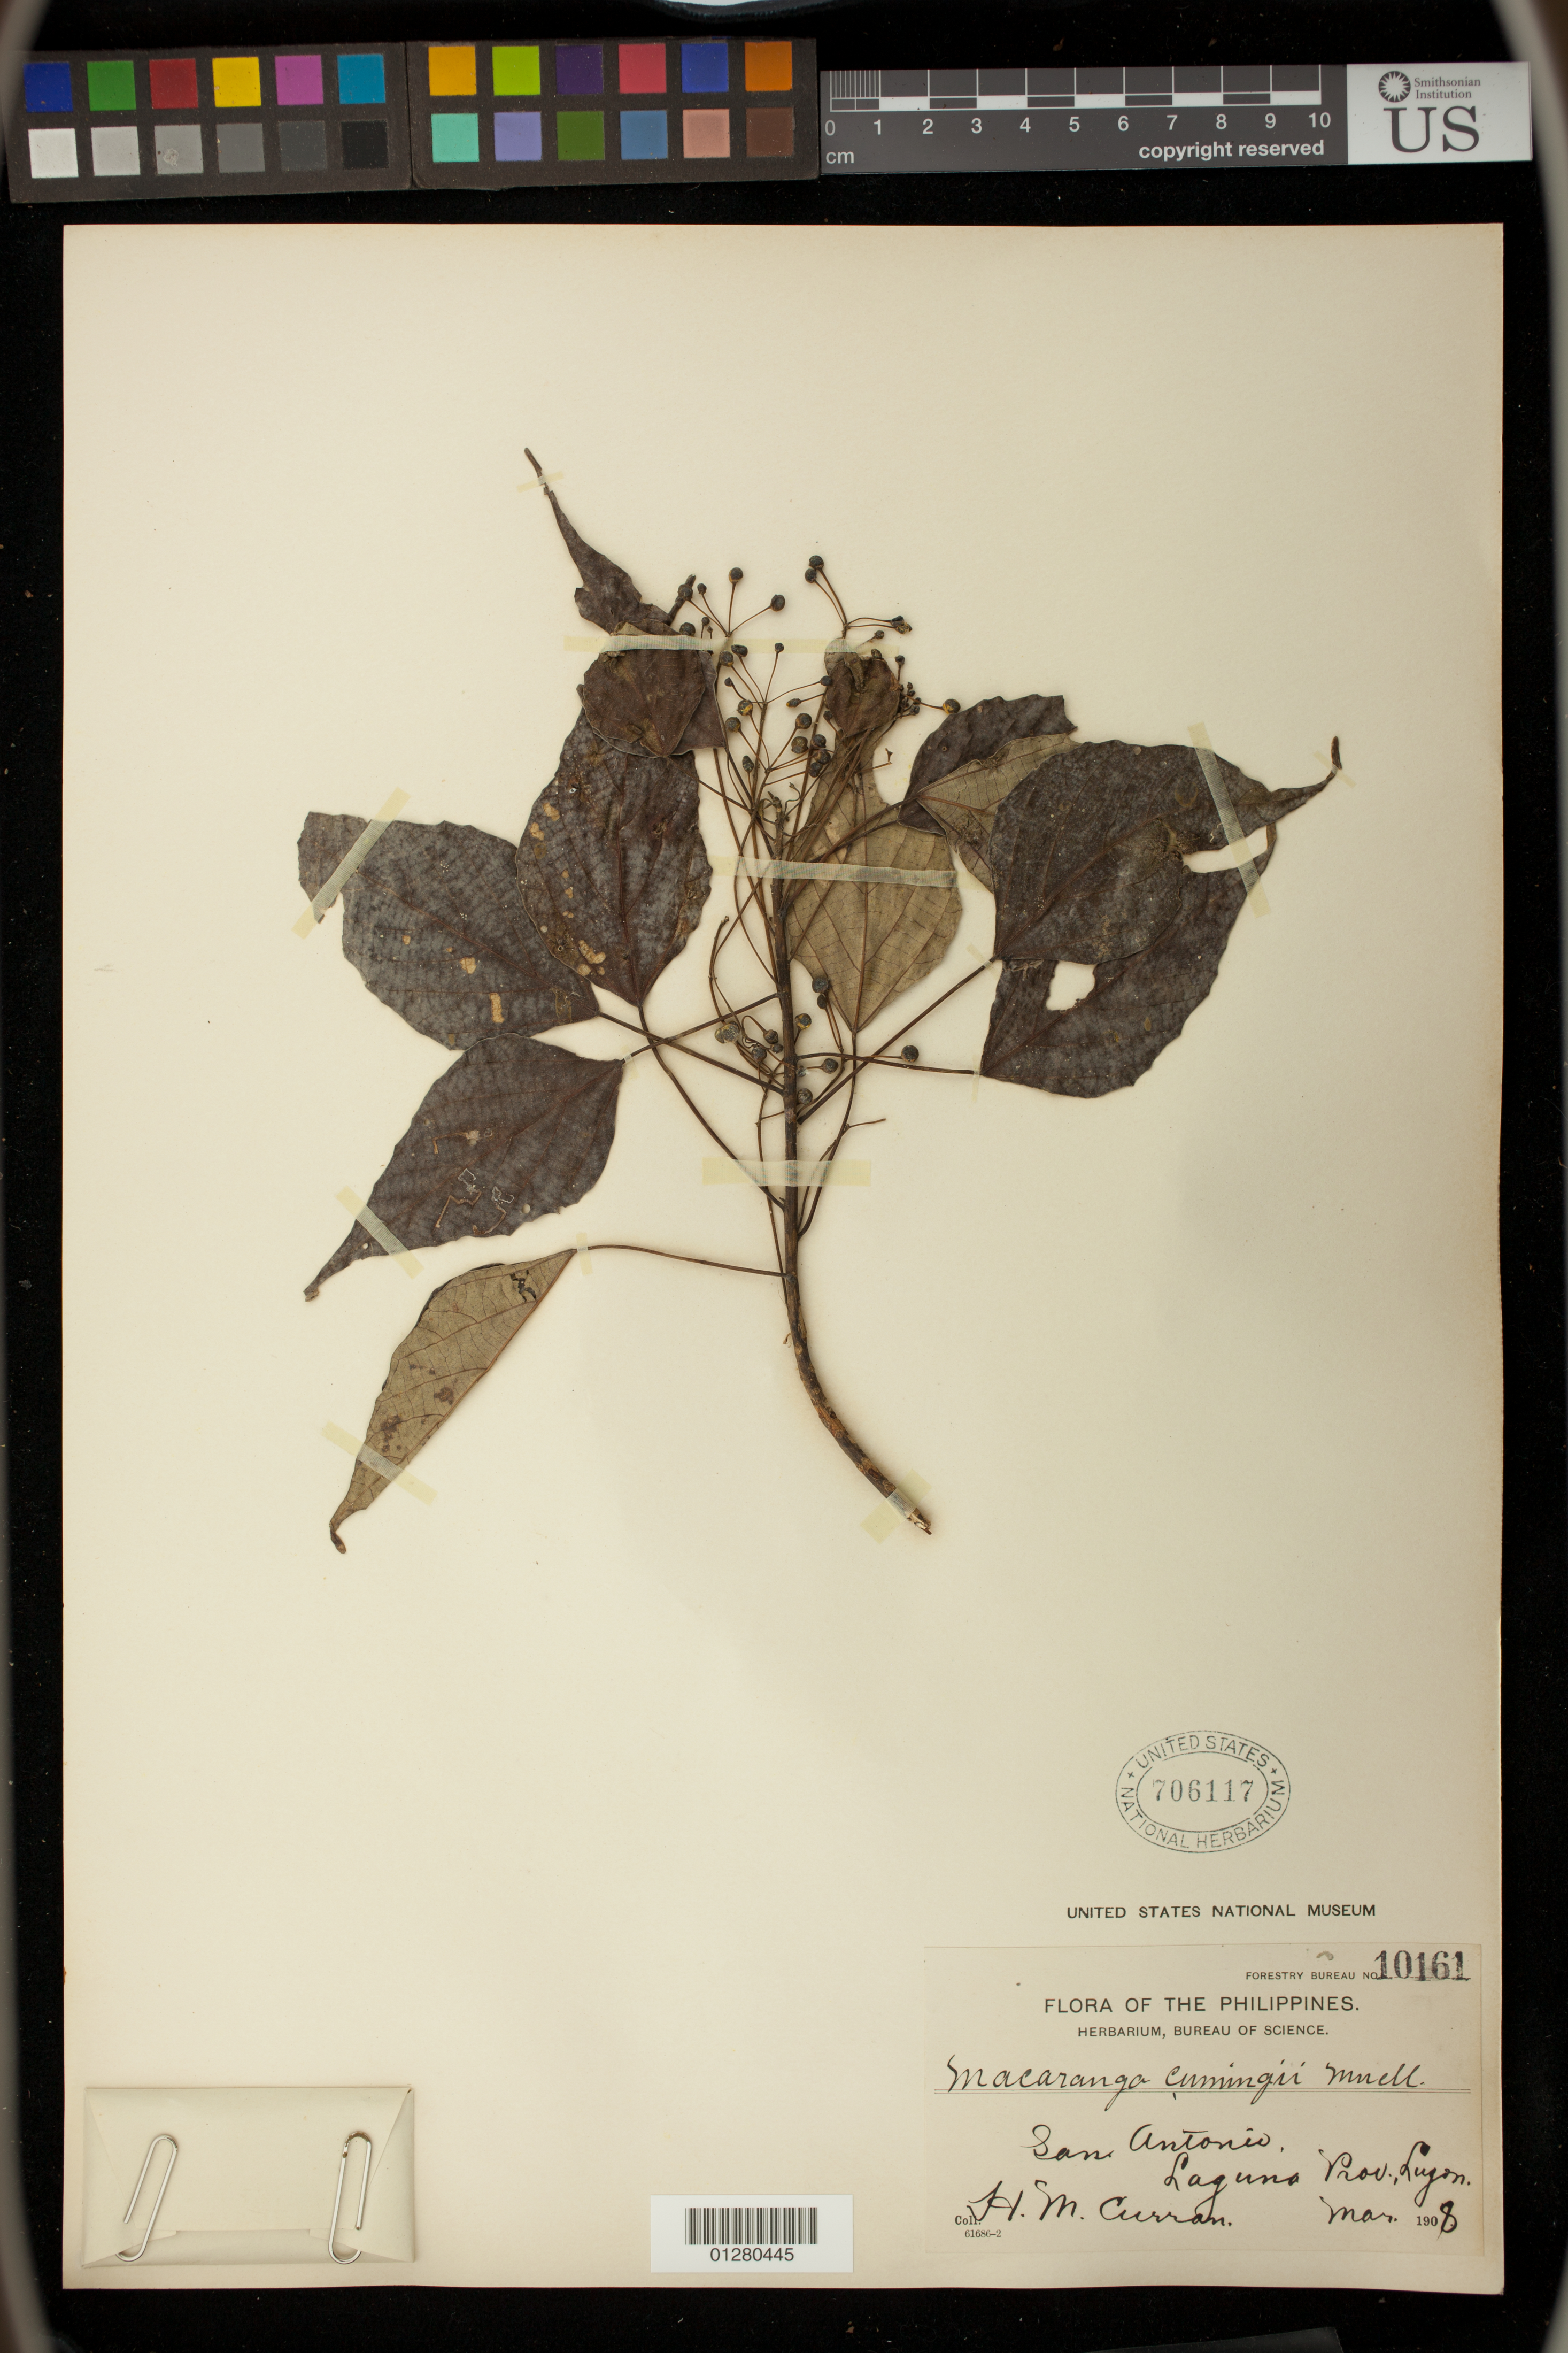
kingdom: Plantae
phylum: Tracheophyta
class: Magnoliopsida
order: Malpighiales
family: Euphorbiaceae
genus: Macaranga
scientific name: Macaranga cumingii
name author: Müll. Arg.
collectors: H. M. Curran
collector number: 10161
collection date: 1908-03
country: Philippines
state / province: Calabarzon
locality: San Antonio, Laguna Prov., Luzon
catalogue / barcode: US 706117